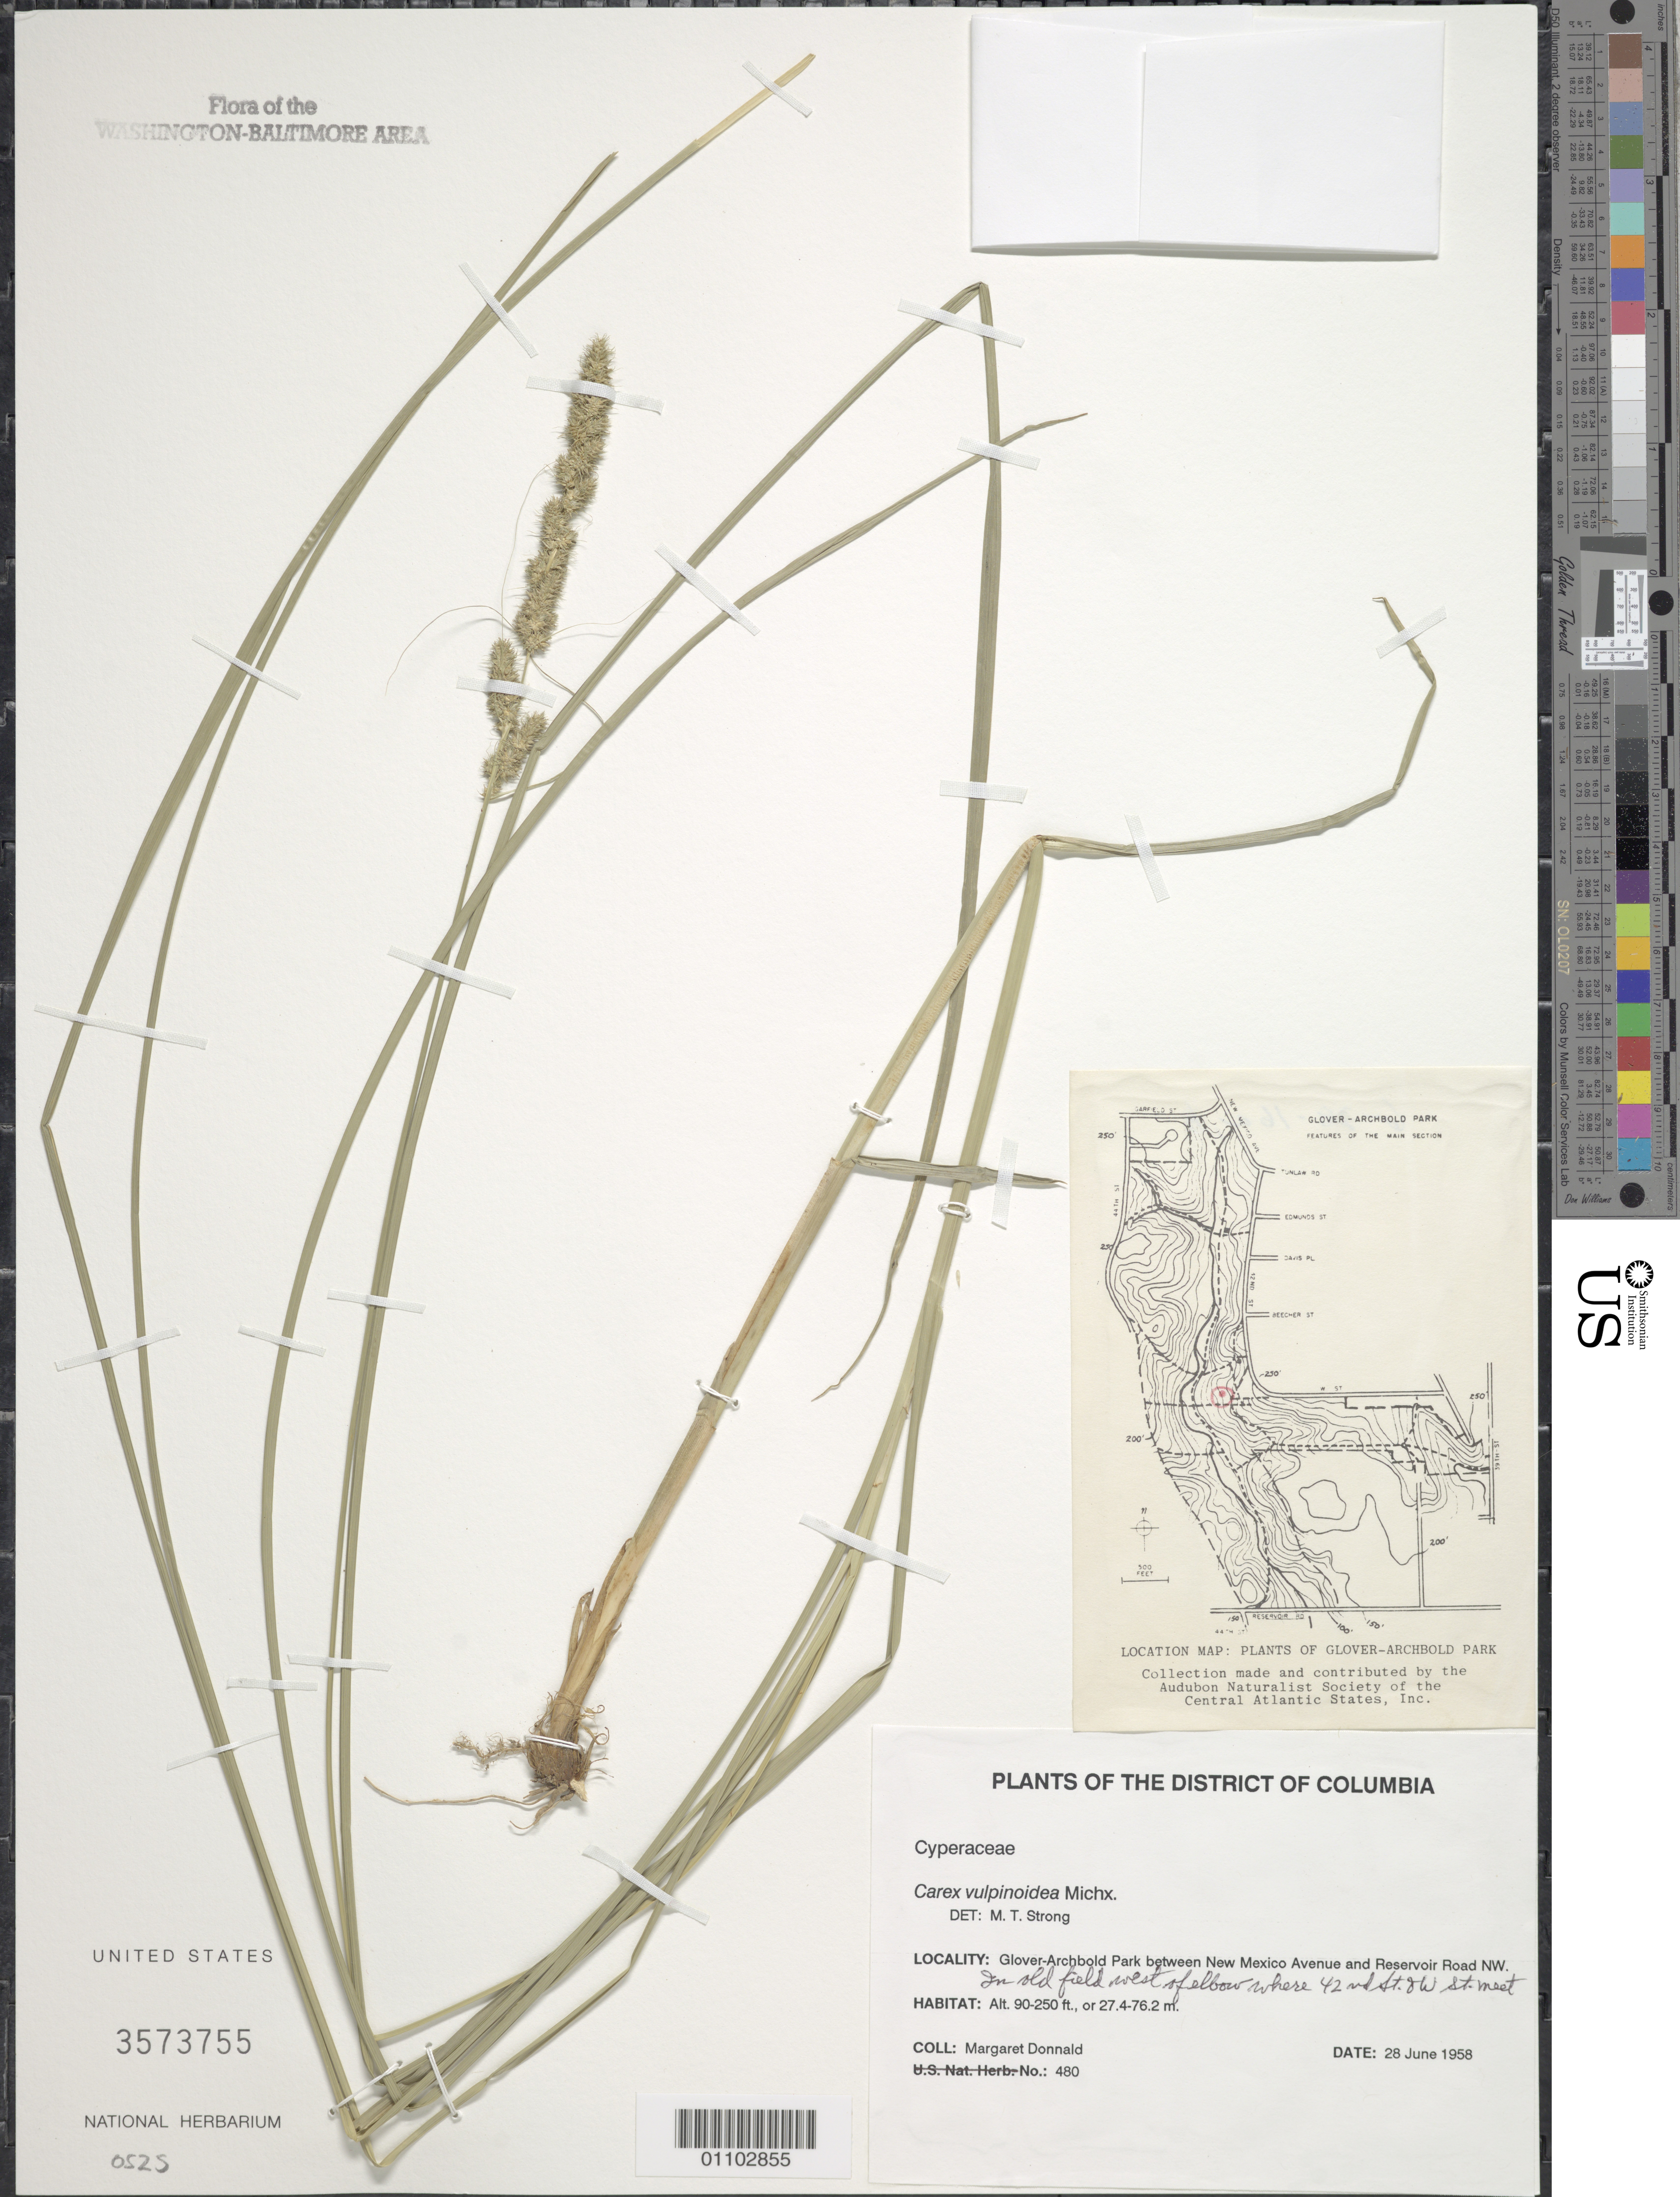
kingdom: Plantae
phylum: Tracheophyta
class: Liliopsida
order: Poales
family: Cyperaceae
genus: Carex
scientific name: Carex vulpinoidea Michx.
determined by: Strong, M. T., (US), Smithsonian Institution - National Museum of Natural History (UNITED STATES)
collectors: M. Donnald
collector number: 480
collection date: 1958-06-28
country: United States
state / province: District of Columbia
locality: Glover-Archbold Park between New Mexico Avenue and Reservoir Road NW., in old field west of elbow where 42nd St. & W St. meet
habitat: In old field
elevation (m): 27.4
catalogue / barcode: US 3573755